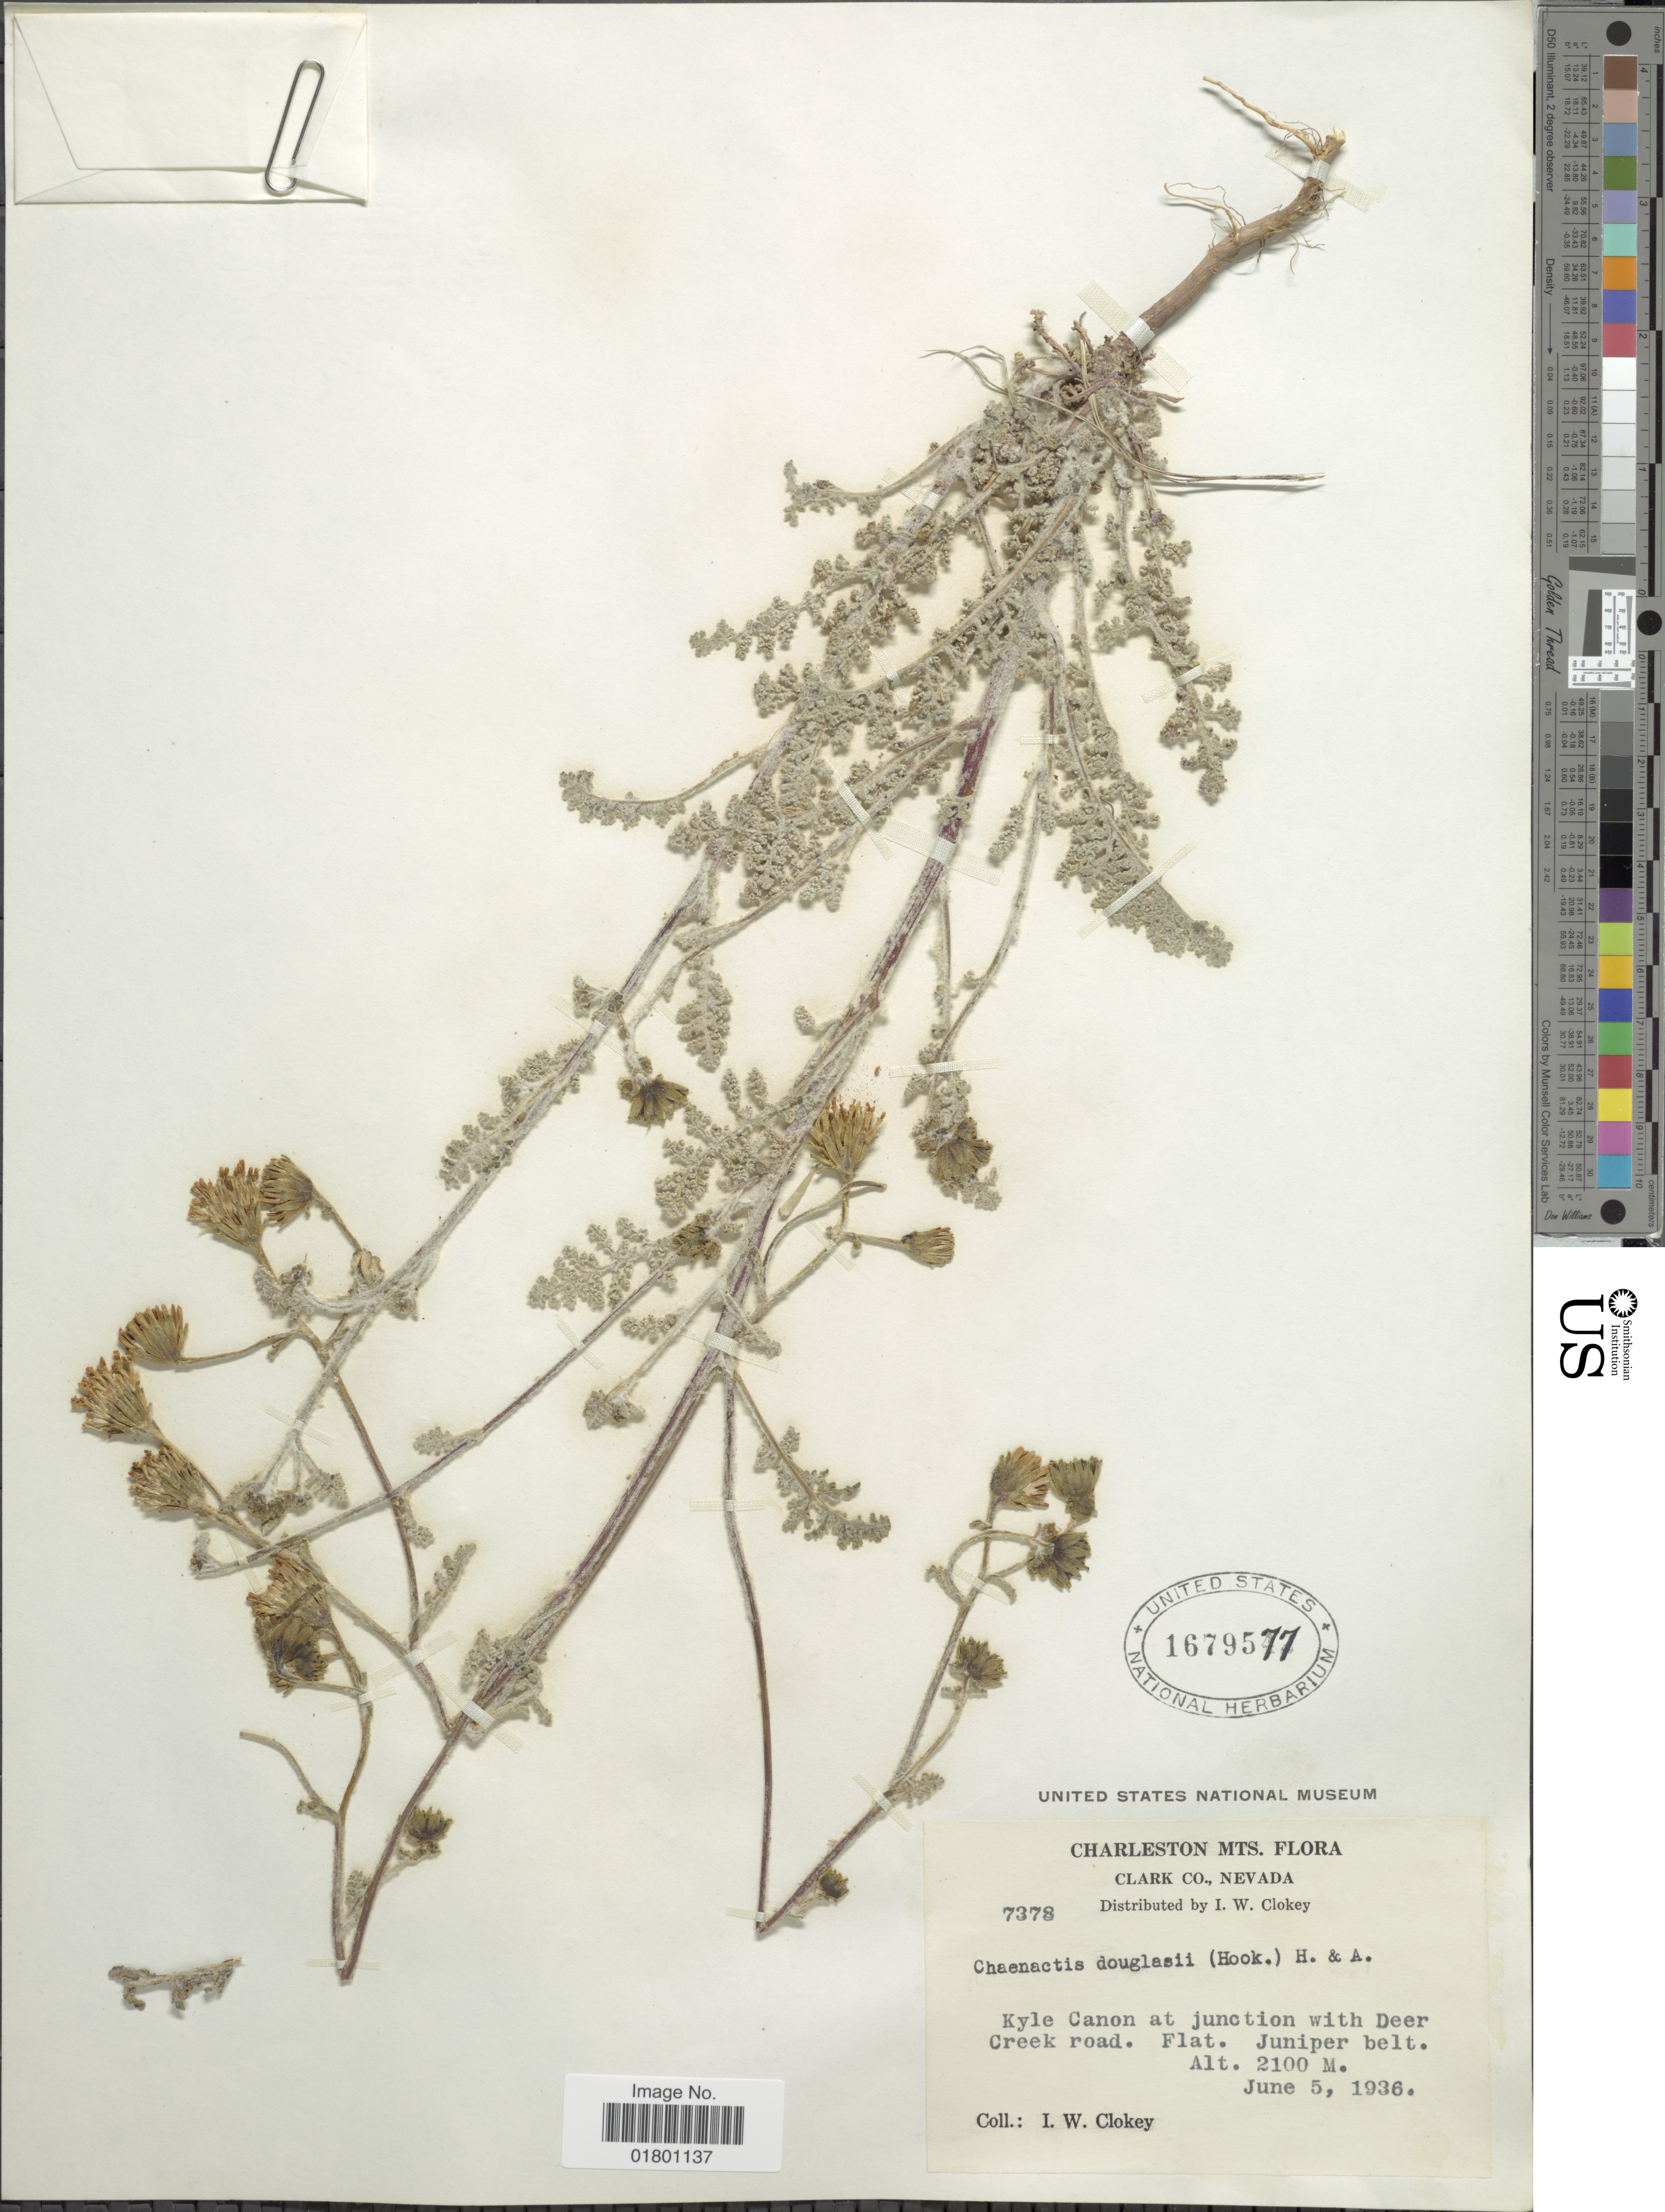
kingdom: Plantae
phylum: Tracheophyta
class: Magnoliopsida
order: Asterales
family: Asteraceae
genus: Chaenactis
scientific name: Chaenactis douglasii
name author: Hook. & Arn.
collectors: I. W. Clokey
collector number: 7378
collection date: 1936-06-05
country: United States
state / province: Nevada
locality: Charleston Mts. Flora, Clark Co, Kyle Canon at junction with Deer Creek road. Flat. Juniper belt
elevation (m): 2100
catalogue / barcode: US 1679577